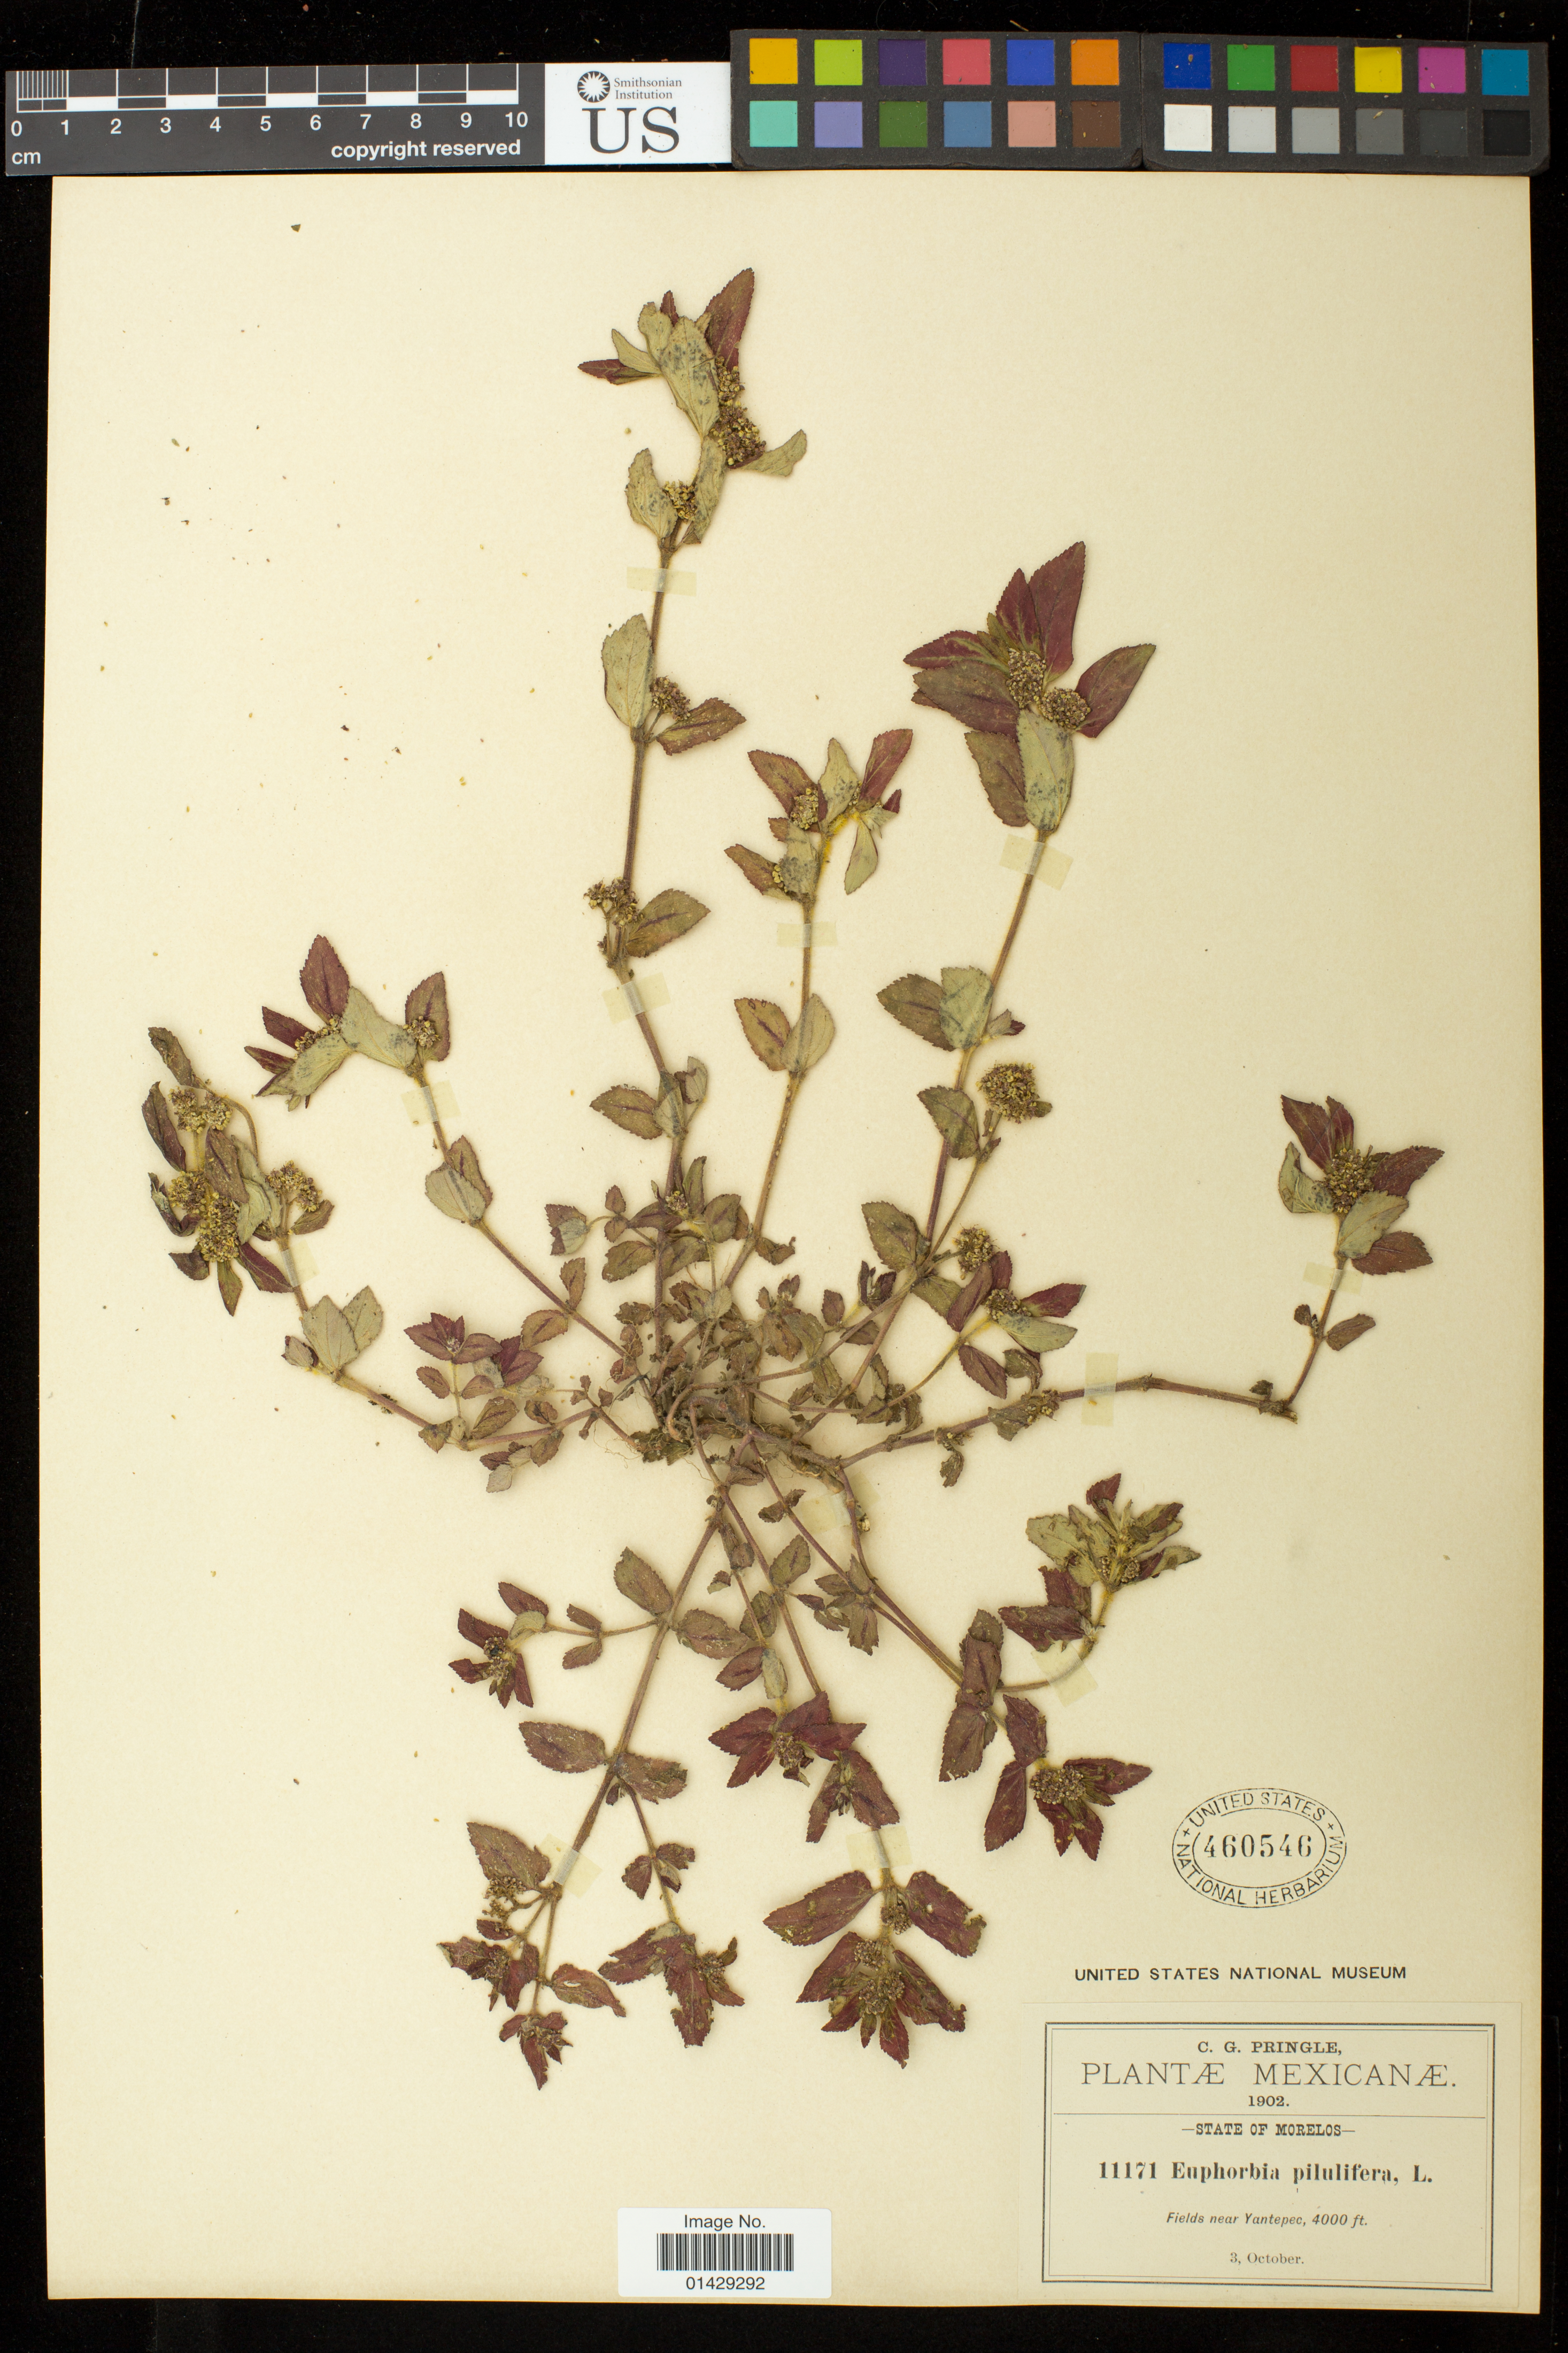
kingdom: Plantae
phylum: Tracheophyta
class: Magnoliopsida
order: Malpighiales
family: Euphorbiaceae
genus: Euphorbia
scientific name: Euphorbia hirta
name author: L.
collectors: C. G. Pringle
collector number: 11171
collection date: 1902-10-03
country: Mexico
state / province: Morelos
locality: Fields near Yantepec [Yautepec]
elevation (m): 1219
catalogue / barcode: US 460546